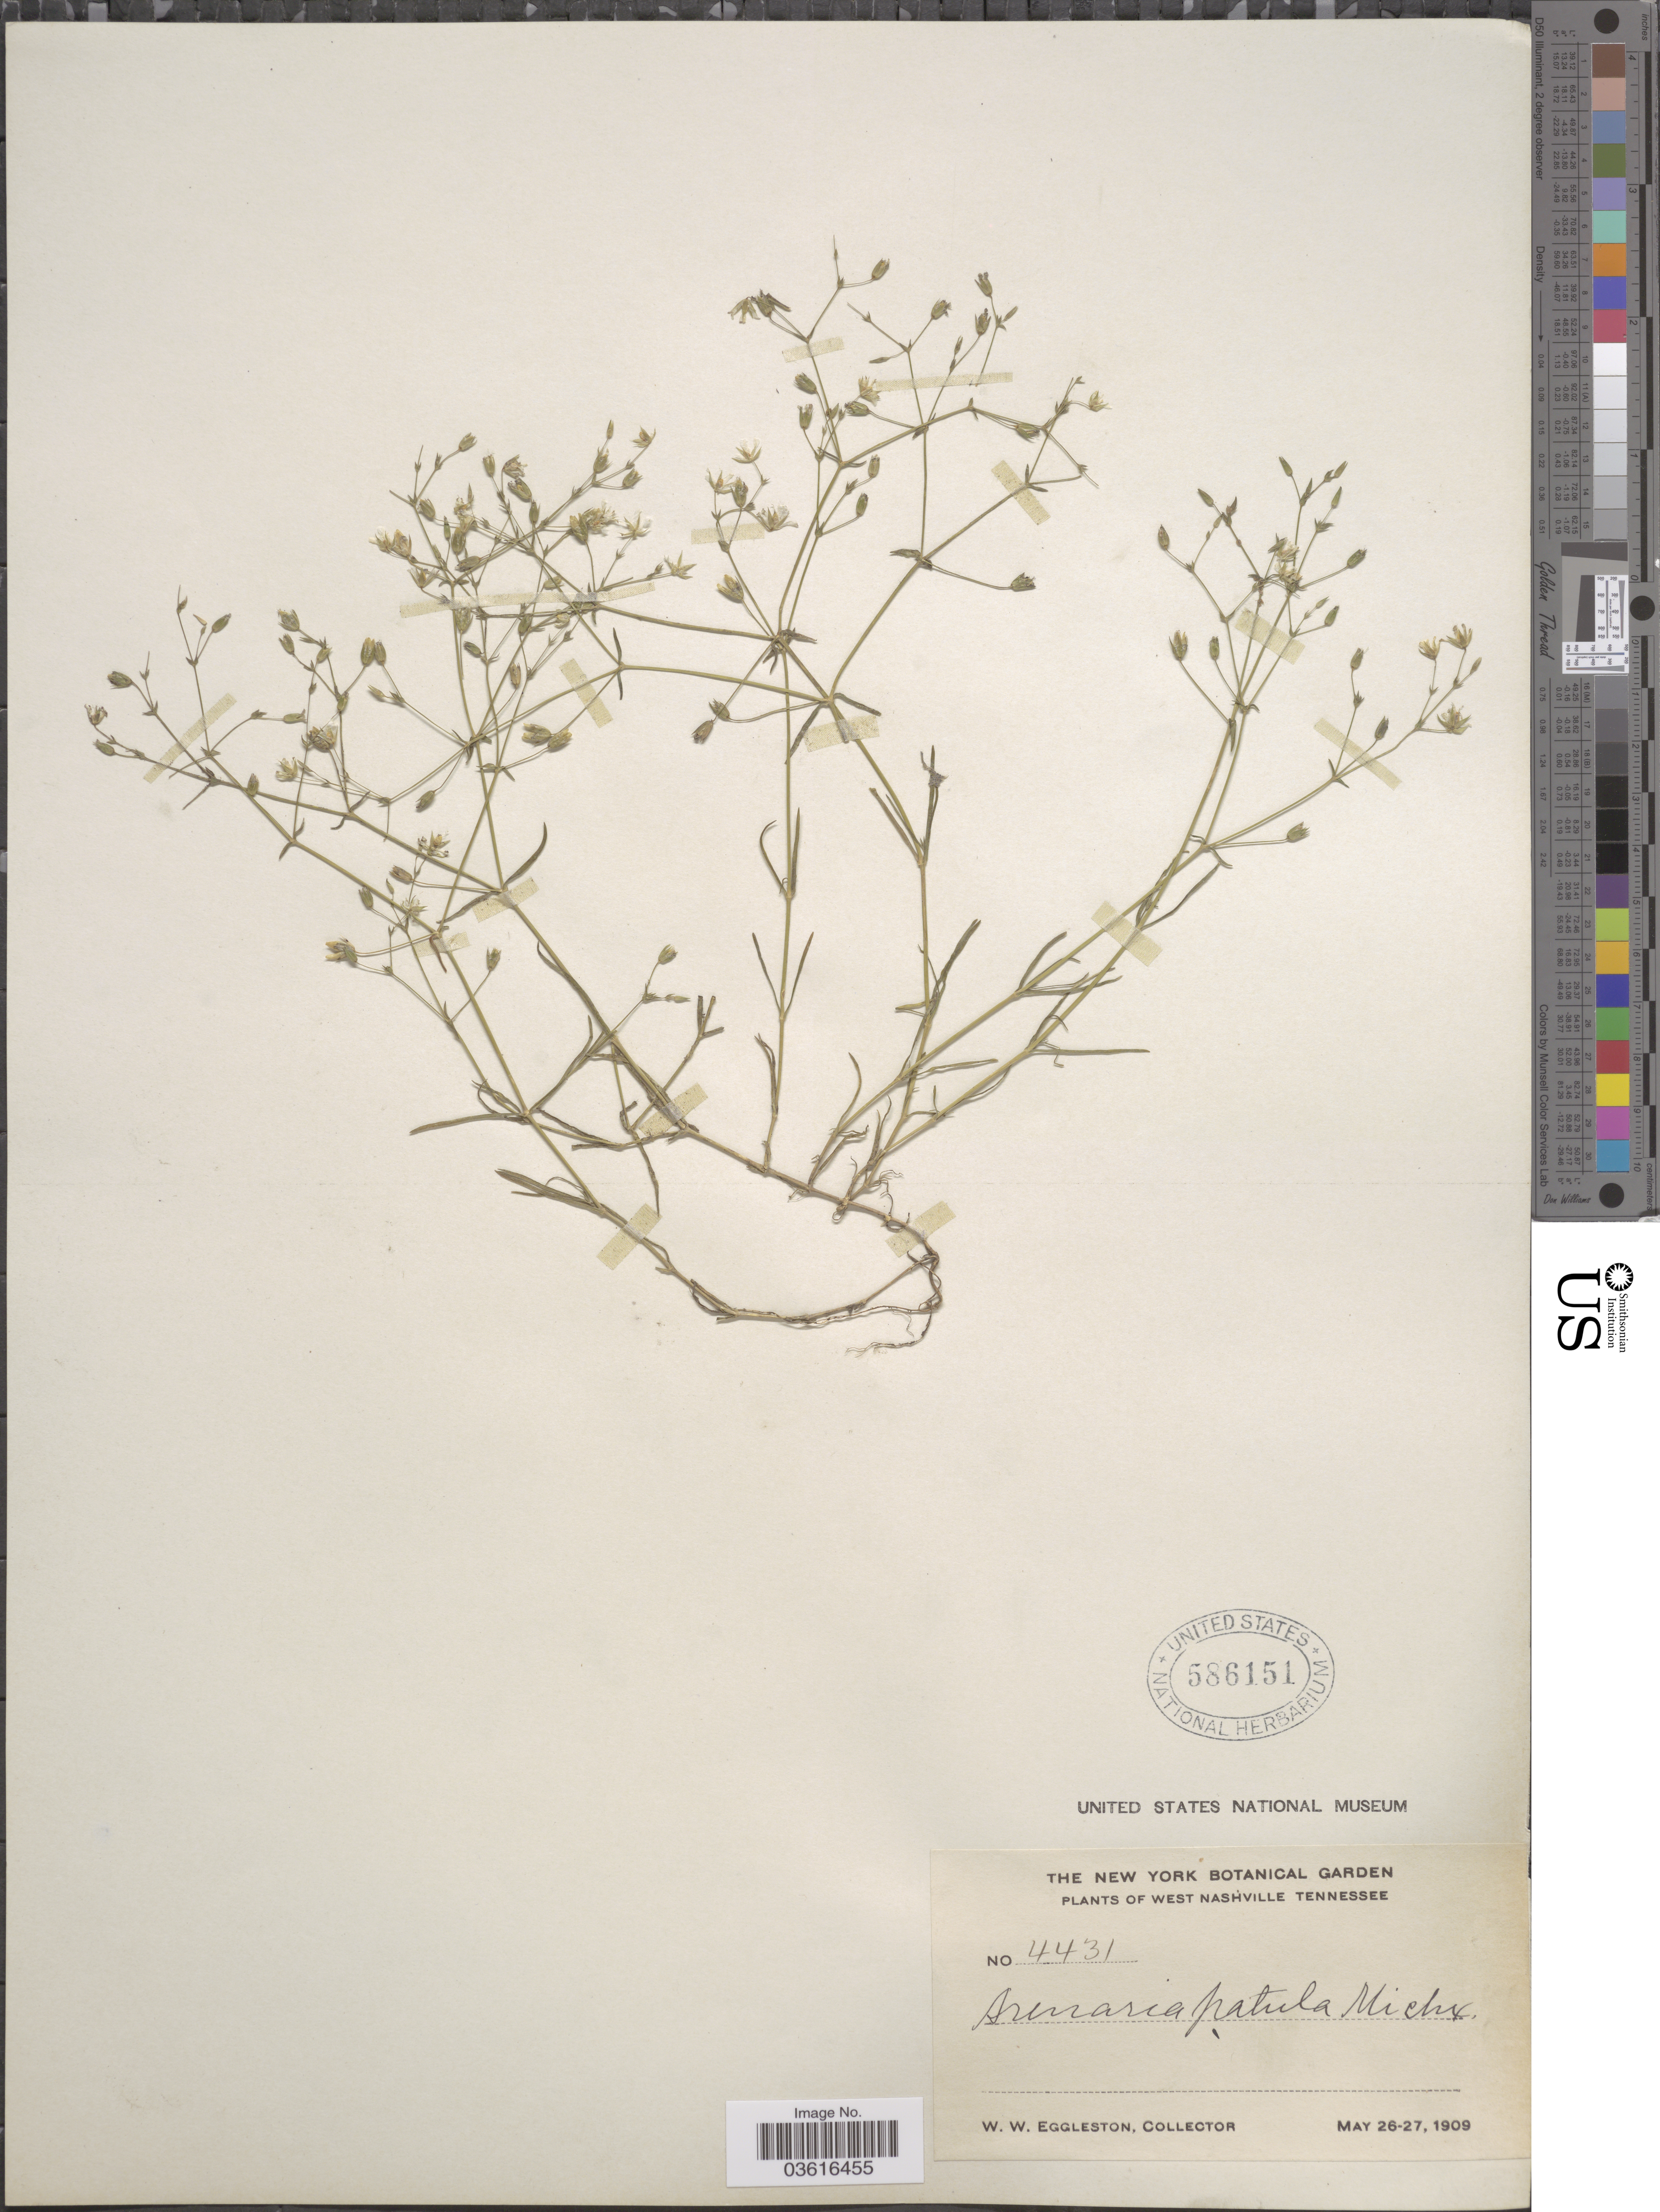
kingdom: Plantae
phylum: Tracheophyta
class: Magnoliopsida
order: Caryophyllales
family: Caryophyllaceae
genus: Minuartia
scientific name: Minuartia patula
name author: (Michx.) Mattf.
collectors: W. W. Eggleston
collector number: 4431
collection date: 1909-05-26/1909-05-27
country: United States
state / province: Tennessee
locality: West Nashville.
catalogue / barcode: US 586151